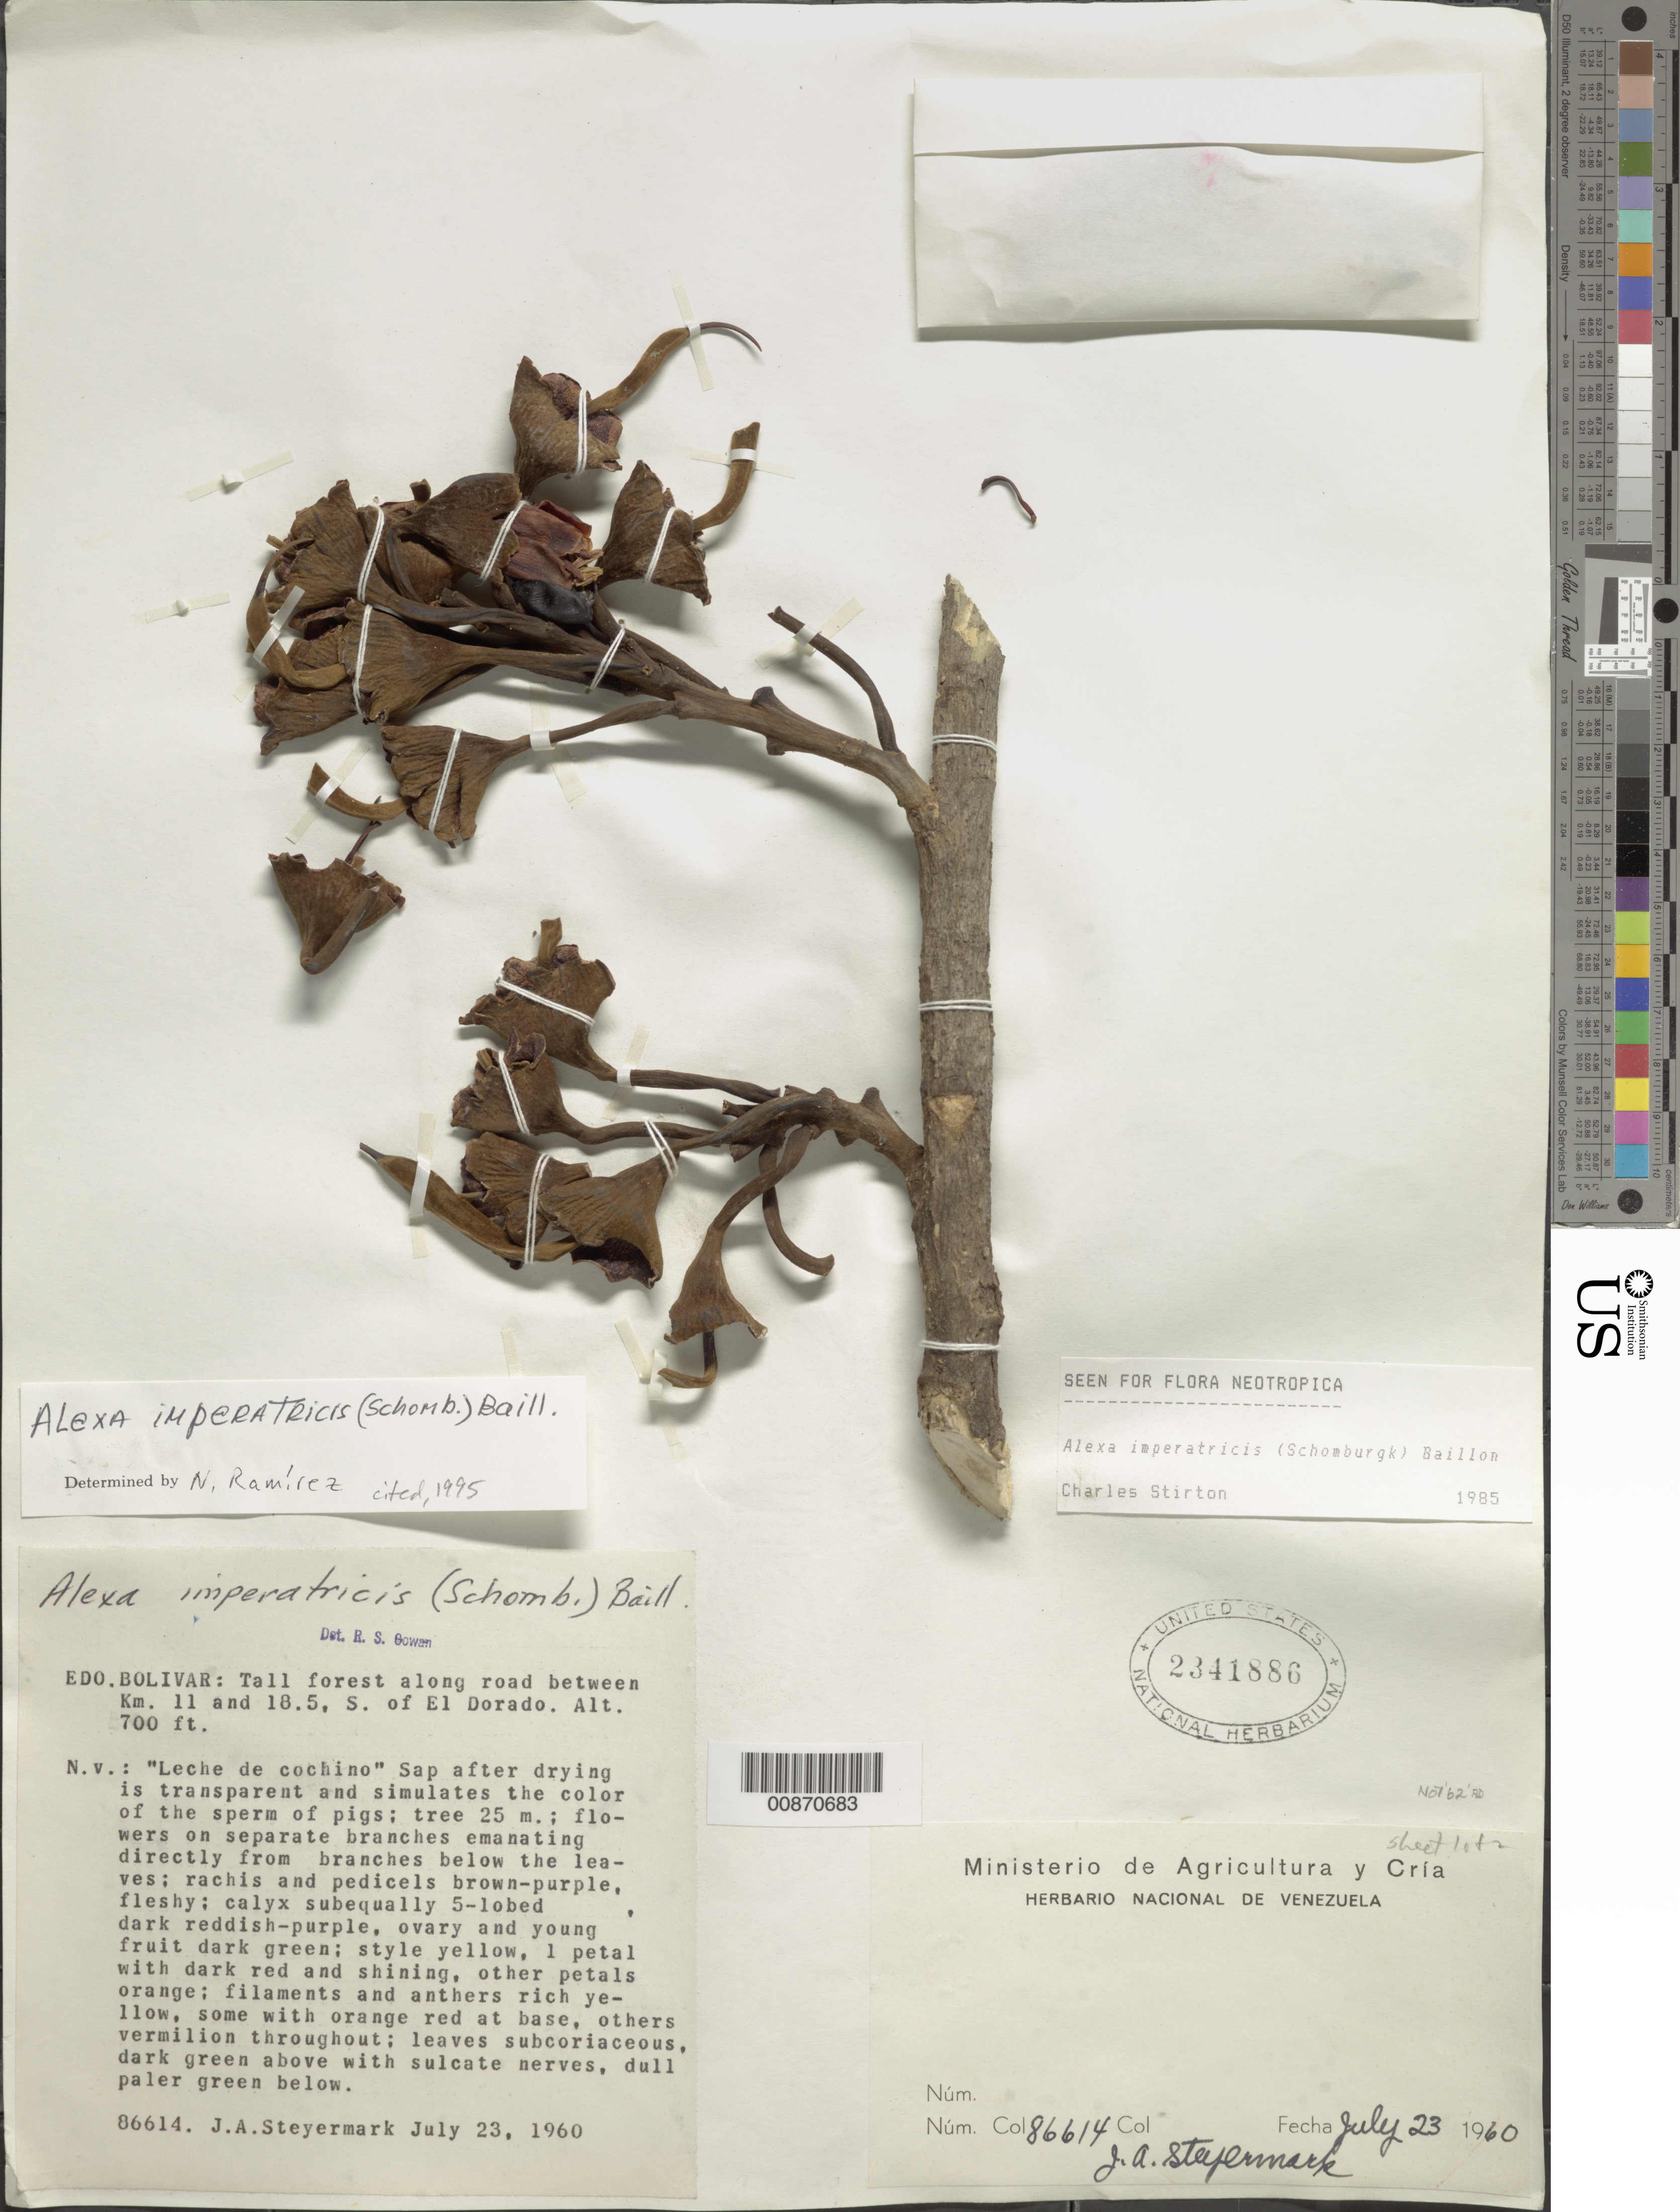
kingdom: Plantae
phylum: Tracheophyta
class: Magnoliopsida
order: Fabales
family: Fabaceae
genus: Alexa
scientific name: Alexa imperatricis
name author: (R.H. Schomb.) Baill.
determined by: Stirton, Charles H.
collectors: J. Steyermark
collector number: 86614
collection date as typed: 23-Jul-60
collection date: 1960-07-23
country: Venezuela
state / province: Bolívar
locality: El Dorado, S of, km 11 to 18.5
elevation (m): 213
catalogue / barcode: US 2341886